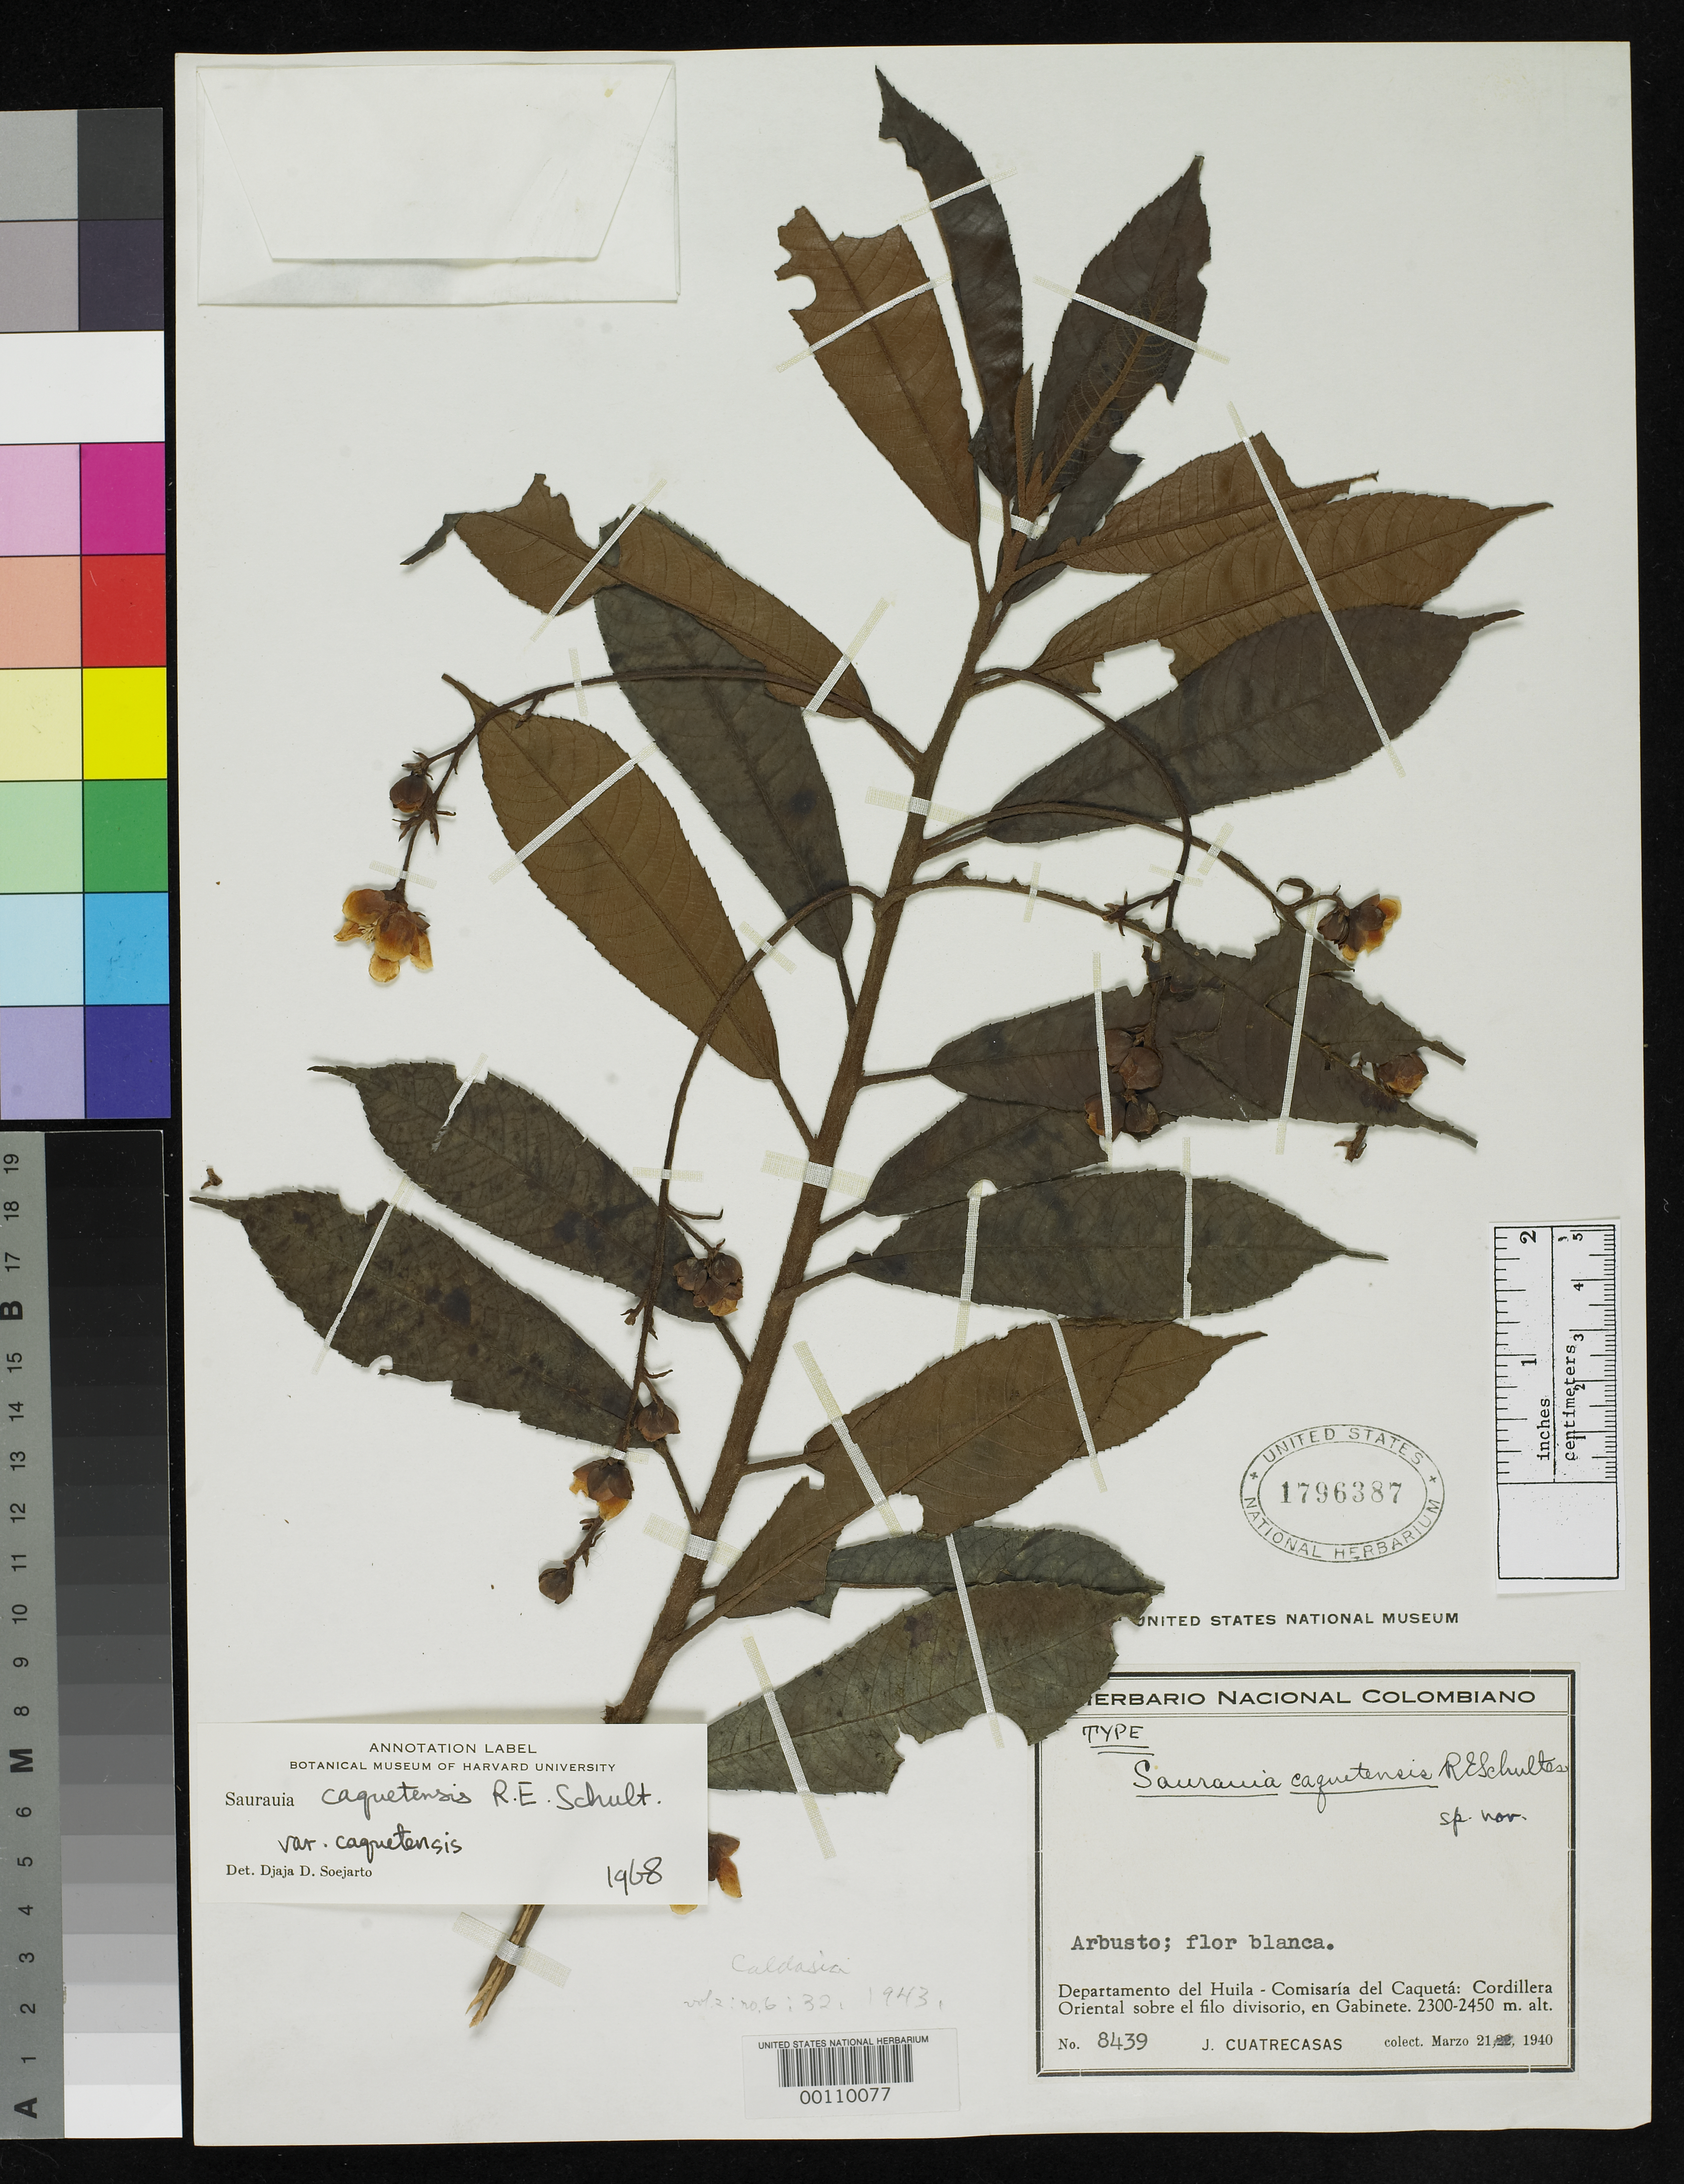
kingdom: Plantae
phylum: Tracheophyta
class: Magnoliopsida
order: Ericales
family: Actinidiaceae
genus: Saurauia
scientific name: Saurauia caquetensis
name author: R.E. Schult.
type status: Holotype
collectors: J. Cuatrecasas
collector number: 8439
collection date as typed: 21 Mar 1940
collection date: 1940-03-21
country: Colombia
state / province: Huila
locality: Gabinete.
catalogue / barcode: US 1796387